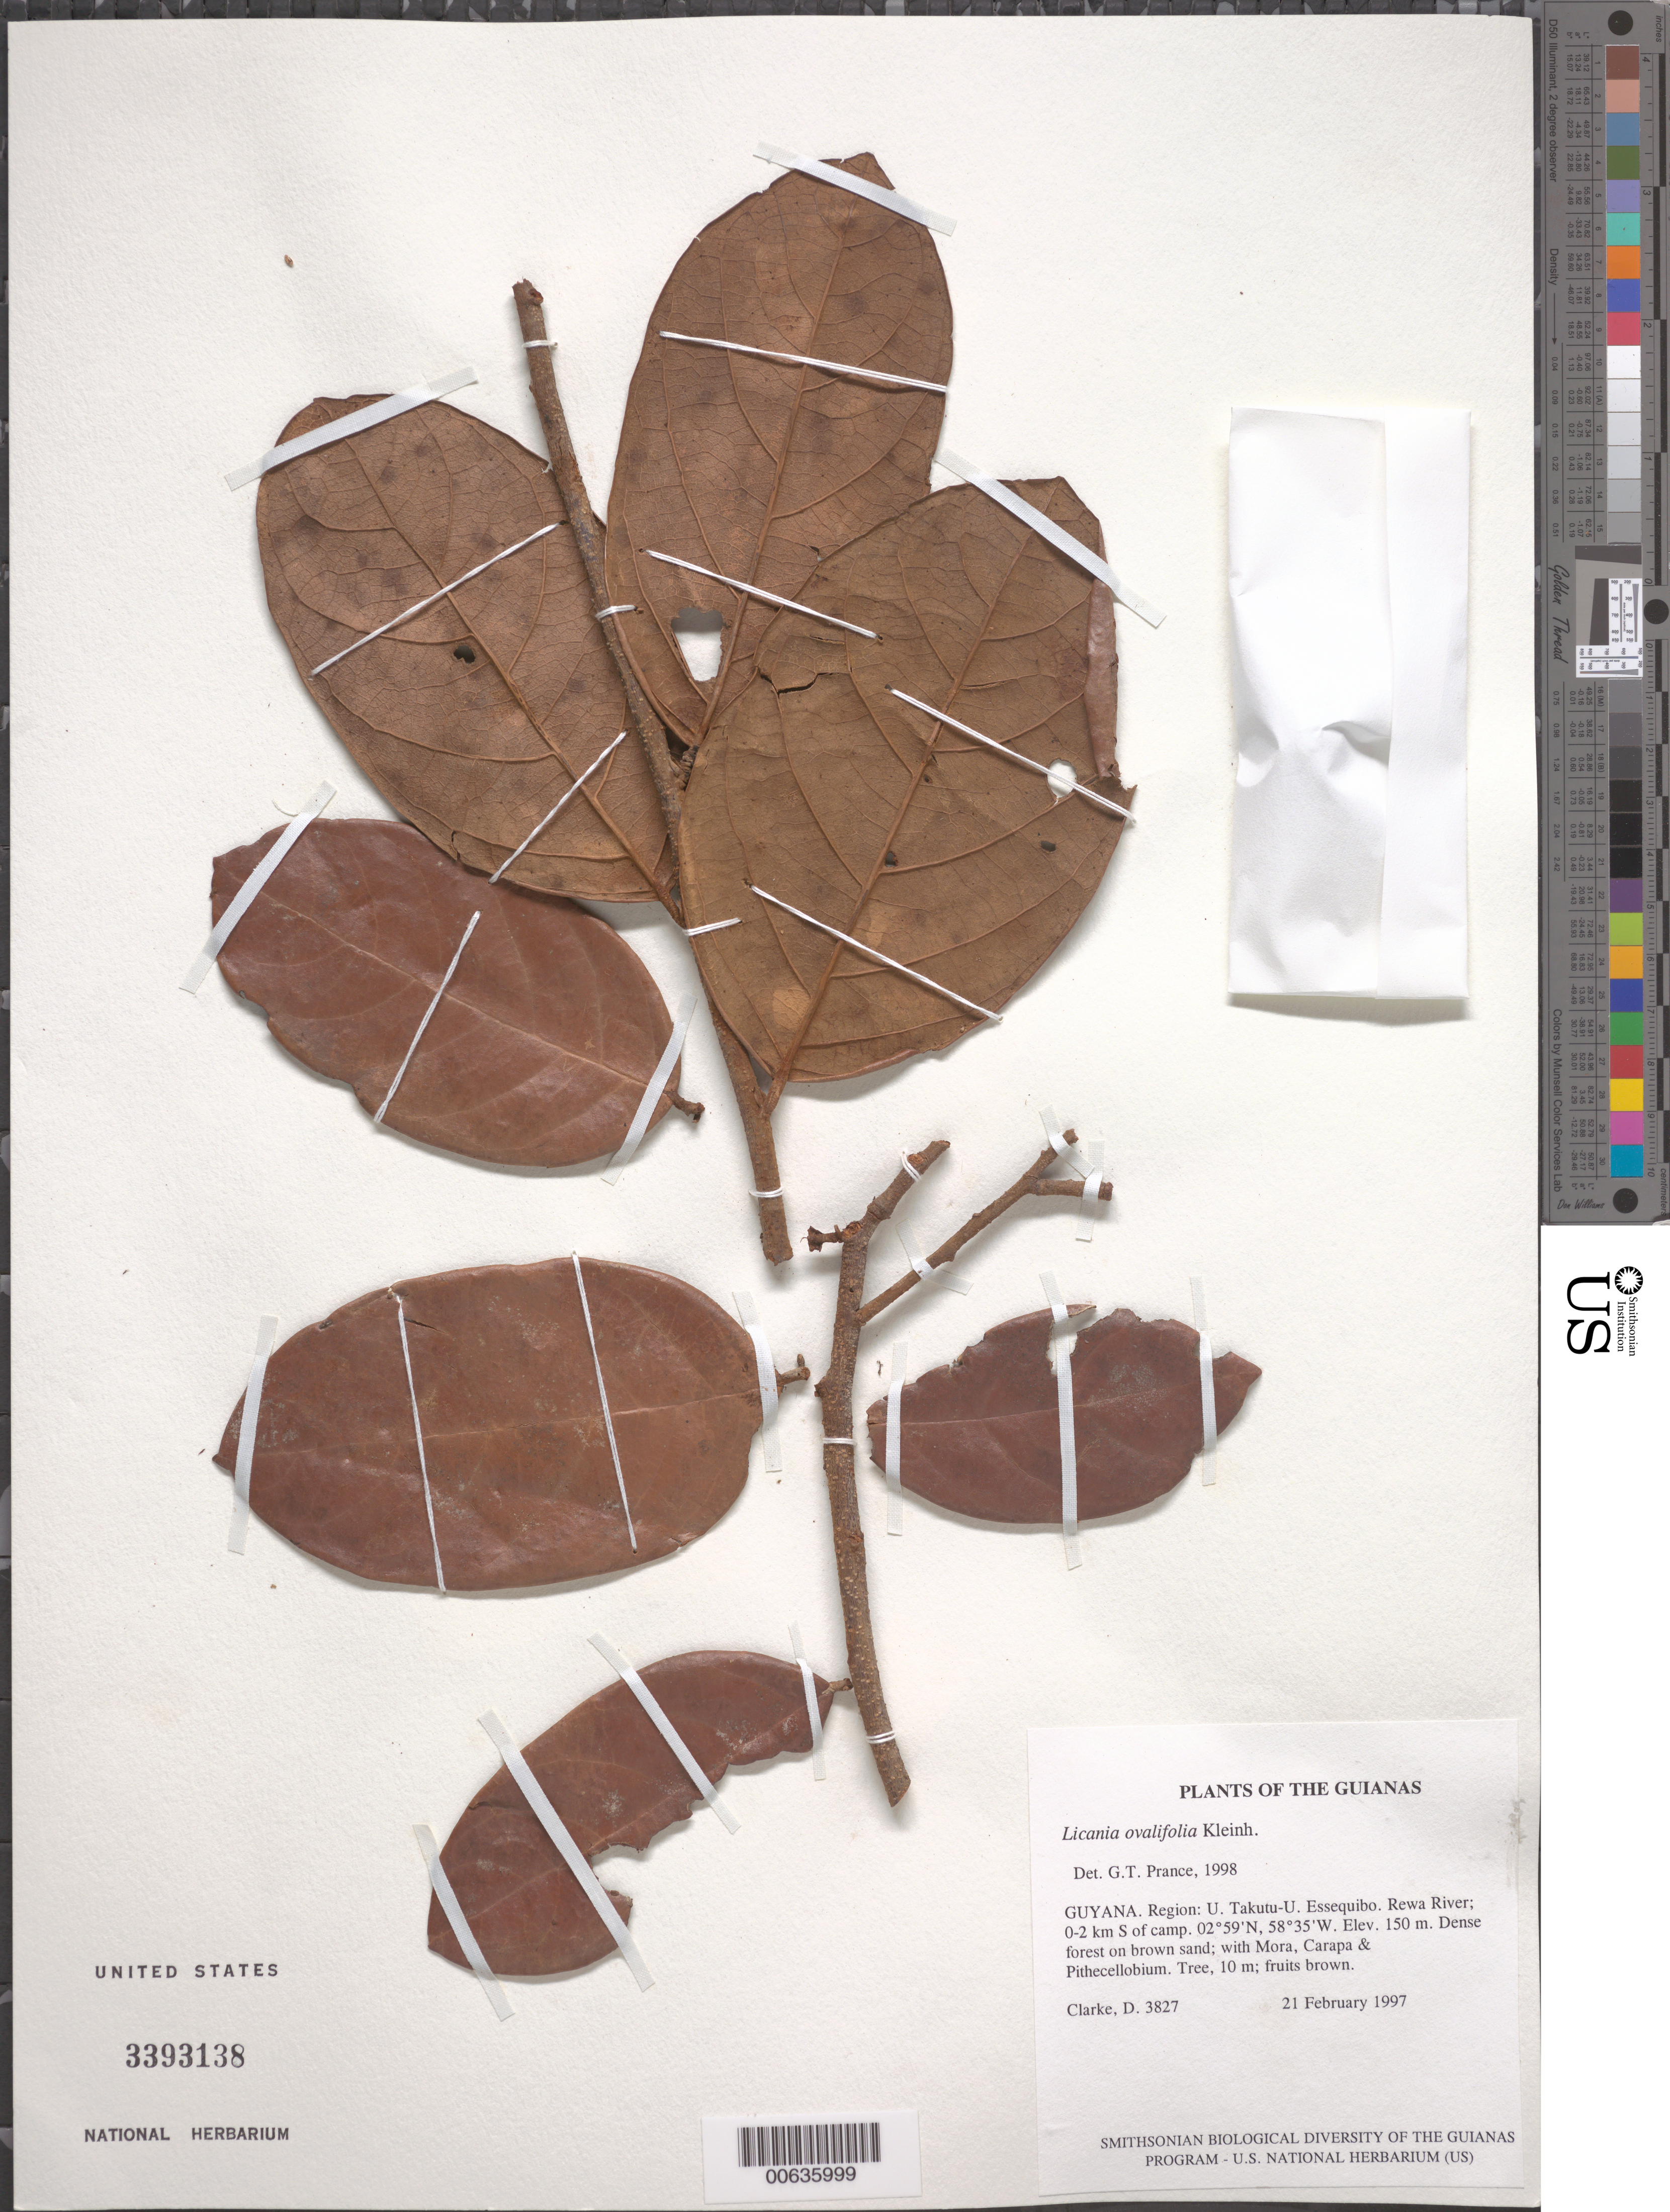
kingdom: Plantae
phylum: Tracheophyta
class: Magnoliopsida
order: Malpighiales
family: Chrysobalanaceae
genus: Licania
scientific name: Licania ovalifolia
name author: Kleinhoonte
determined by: Prance, G. T.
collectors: H. D. Clarke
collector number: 3827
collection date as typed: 21 February 1997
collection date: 1997-02-21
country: Guyana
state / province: U. Takutu-U. Essequibo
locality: Rewa River; 0-2 km S of camp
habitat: Dense forest on brown sand; with Mora, Carapa & Pithecellobium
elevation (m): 150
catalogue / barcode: US 3393138